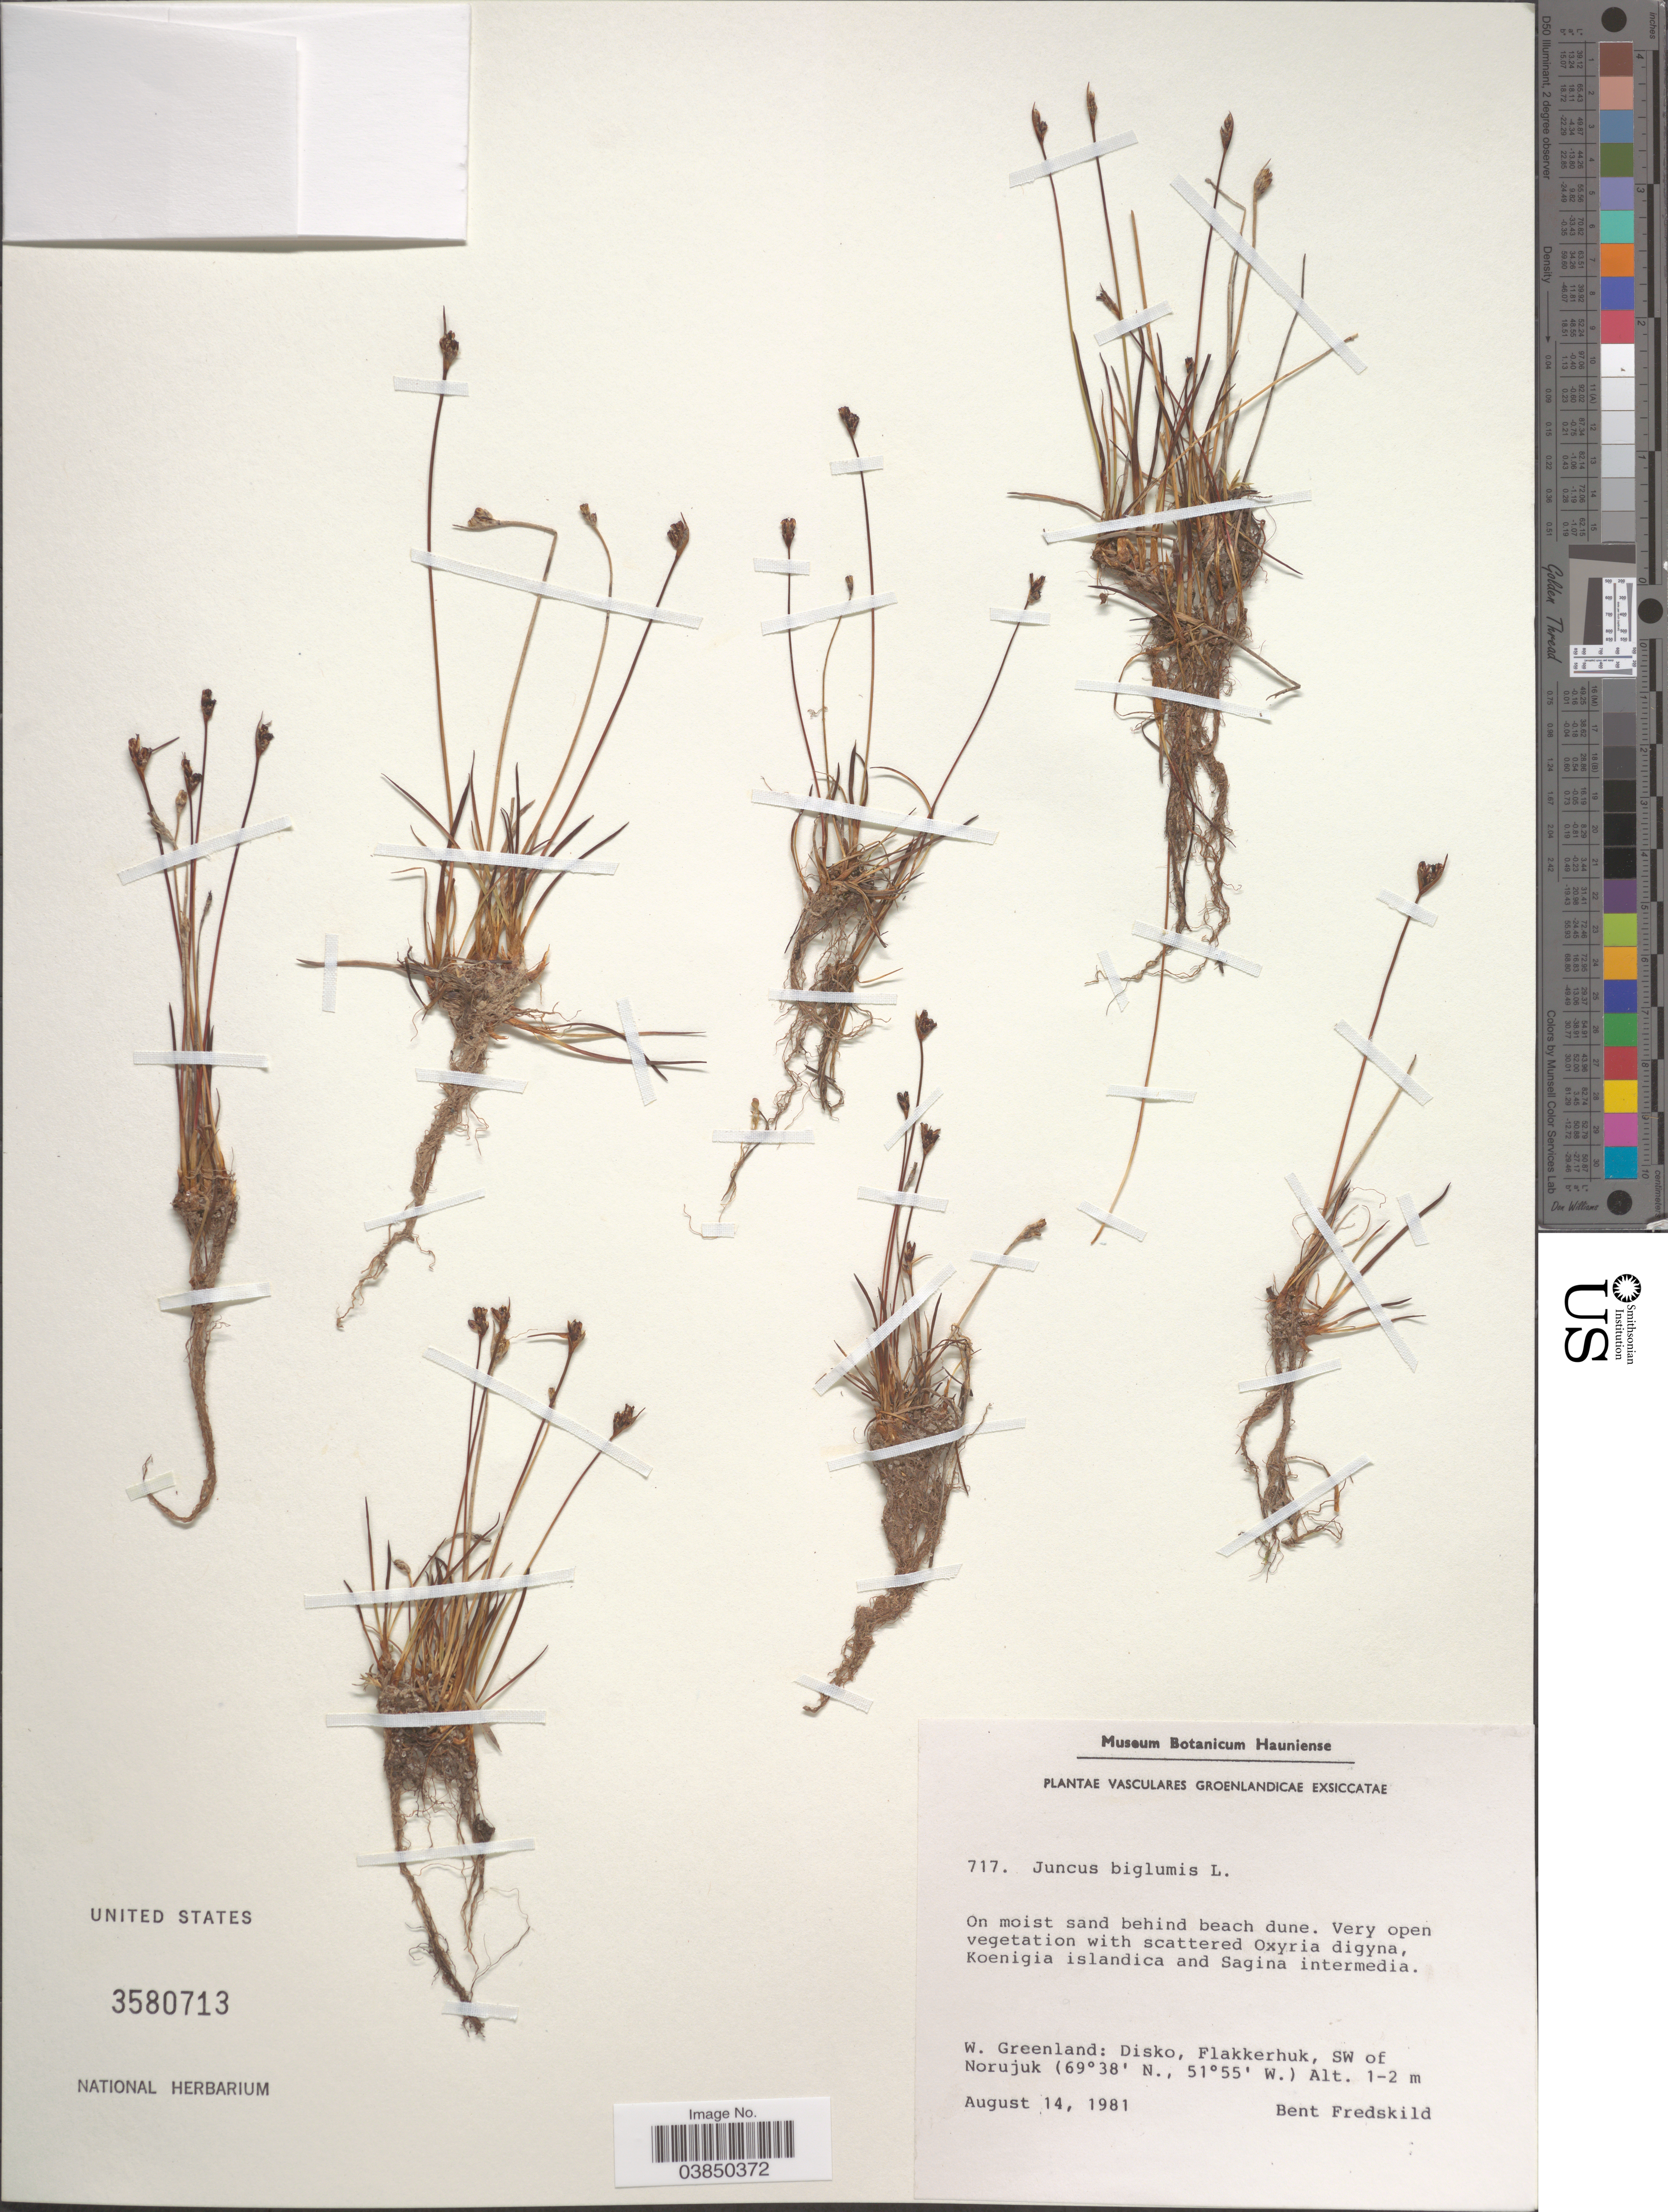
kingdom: Plantae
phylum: Tracheophyta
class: Liliopsida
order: Poales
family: Juncaceae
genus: Juncus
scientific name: Juncus biglumis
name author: L.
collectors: B. Fredskild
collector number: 717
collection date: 1981-08-14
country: Greenland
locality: W. Greenland: Disko, Flakkerhuk, SW of Norujuk.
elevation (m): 1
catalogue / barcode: US 3580713